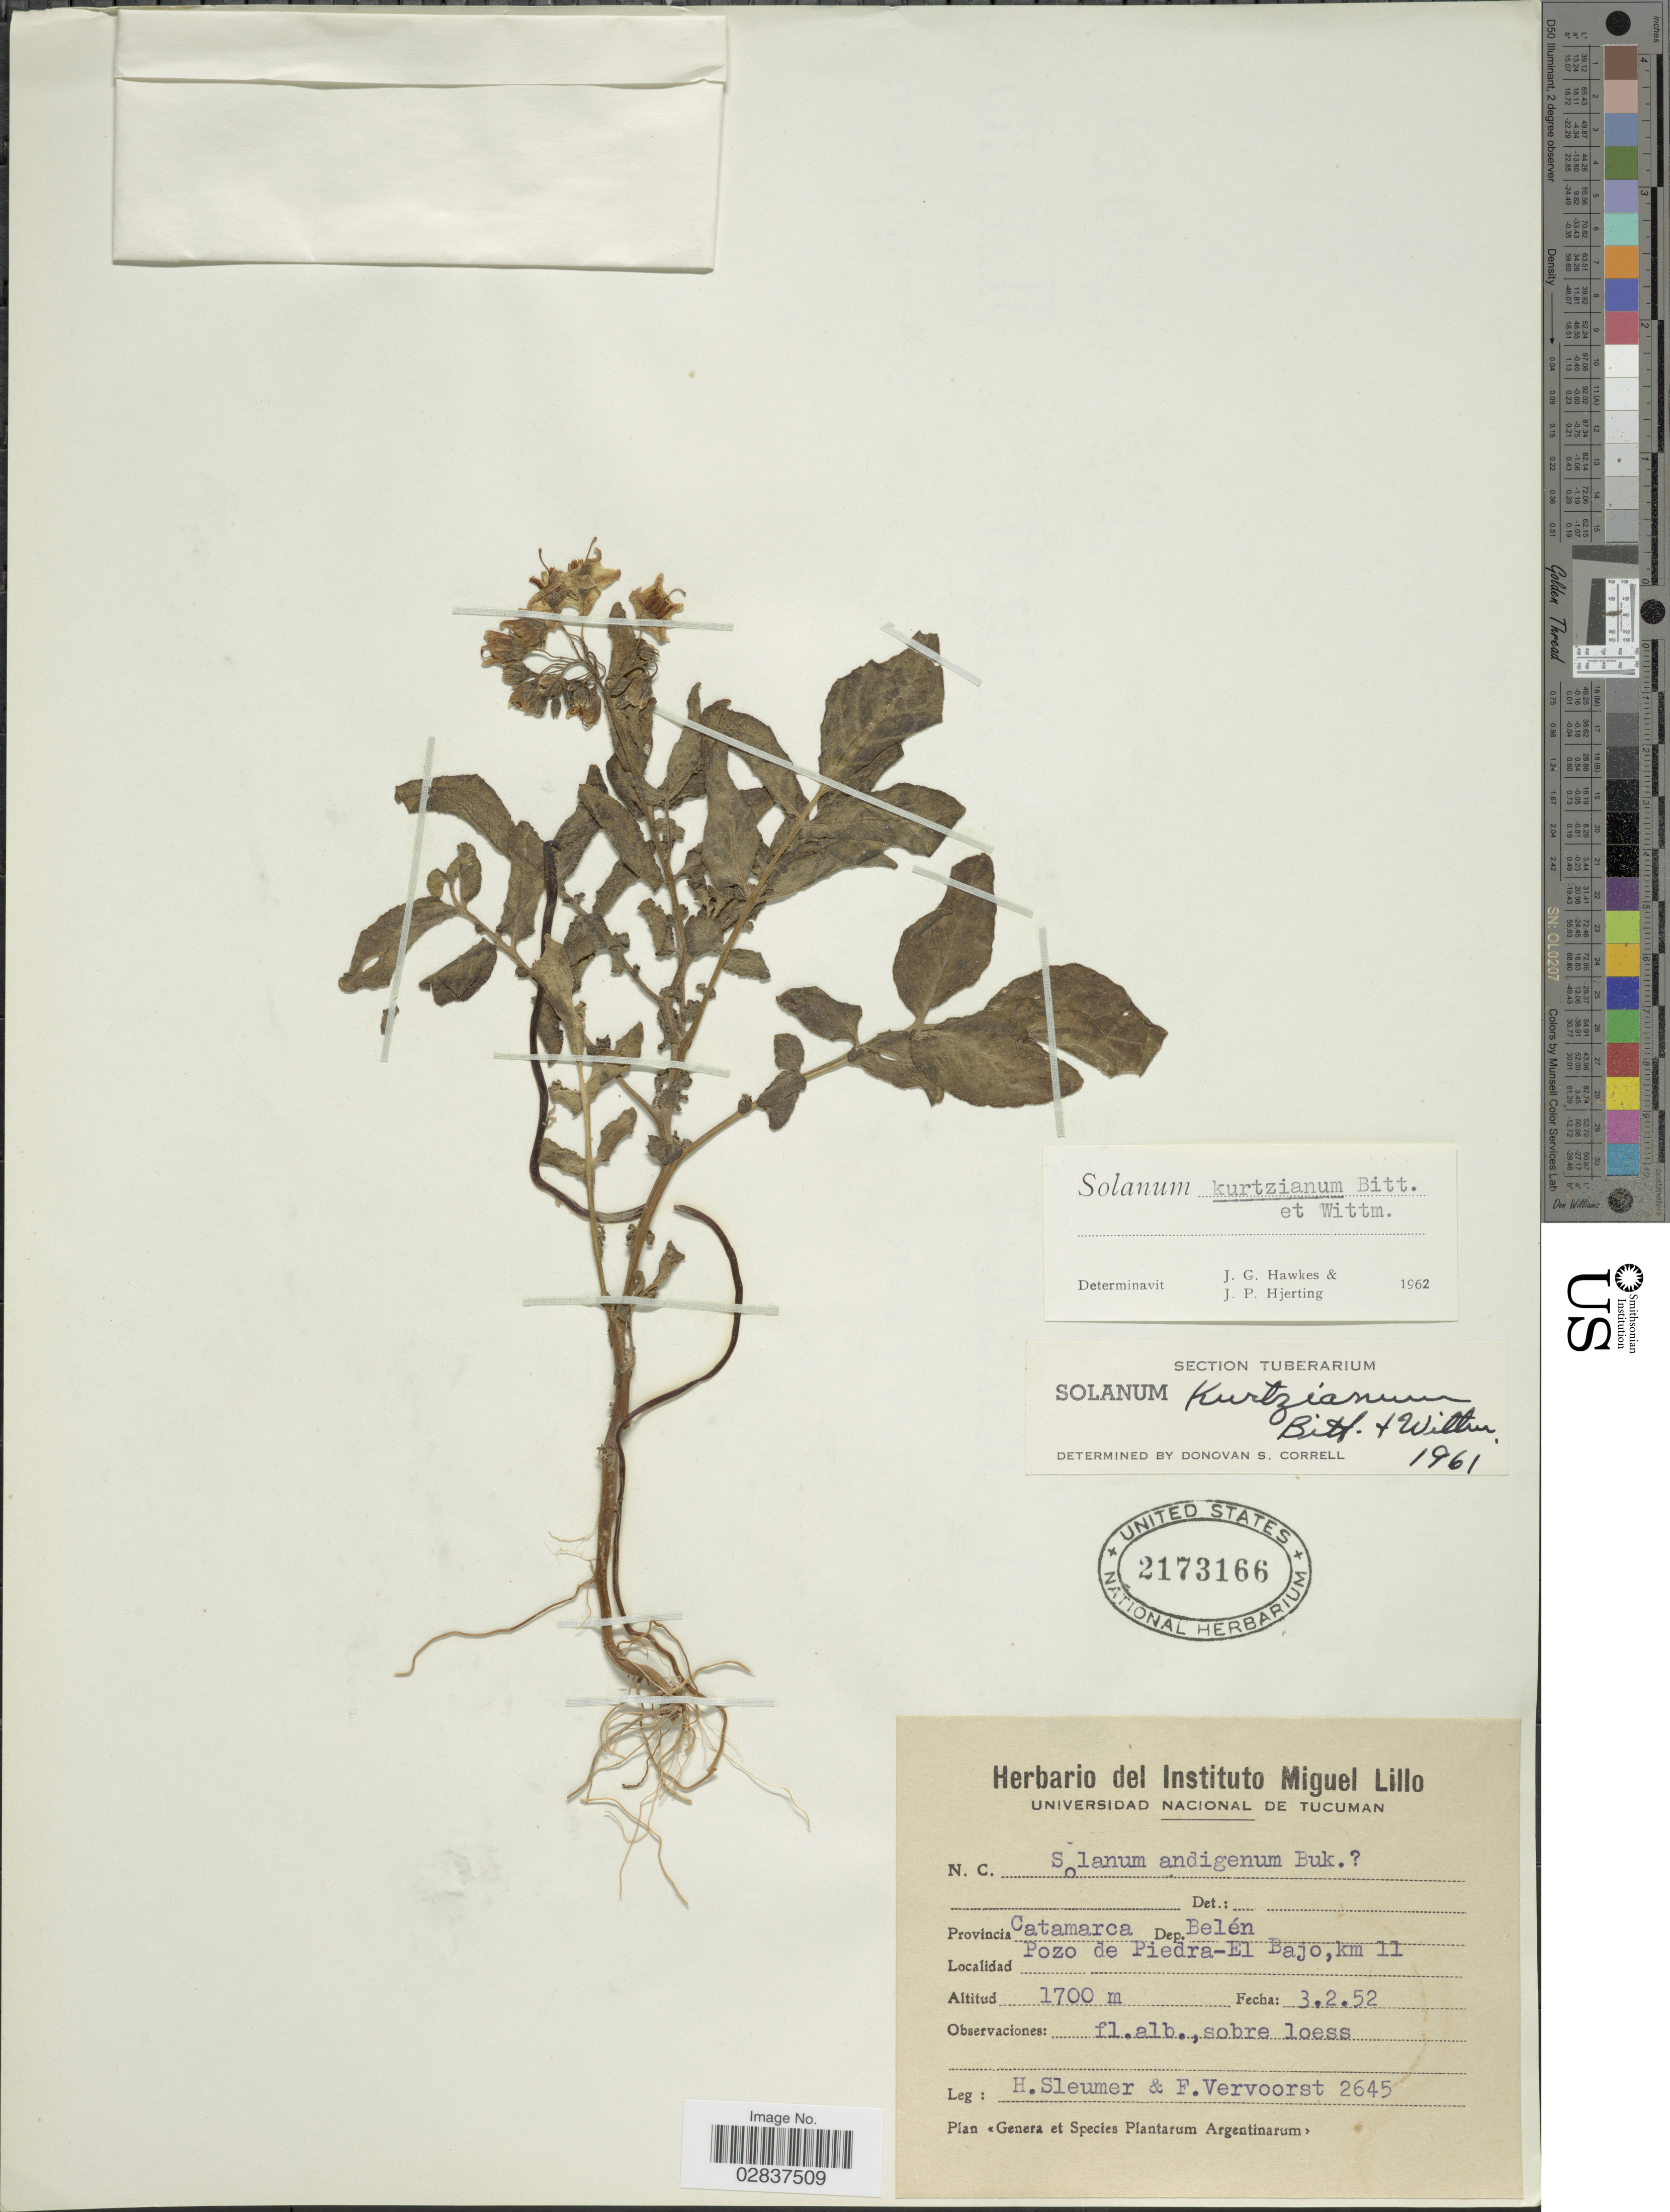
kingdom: Plantae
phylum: Tracheophyta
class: Magnoliopsida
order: Solanales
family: Solanaceae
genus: Solanum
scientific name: Solanum kurtzianum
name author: Bitter & Wittm.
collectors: H. O. Sleumer & F. Vervoorst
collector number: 2645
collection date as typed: Transcribed d/m/y: 3/2/52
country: Argentina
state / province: Catamarca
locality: Dep. Belén, Pozo de Piedra-El Bajo, km 11.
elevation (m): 1700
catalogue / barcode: US 2173166